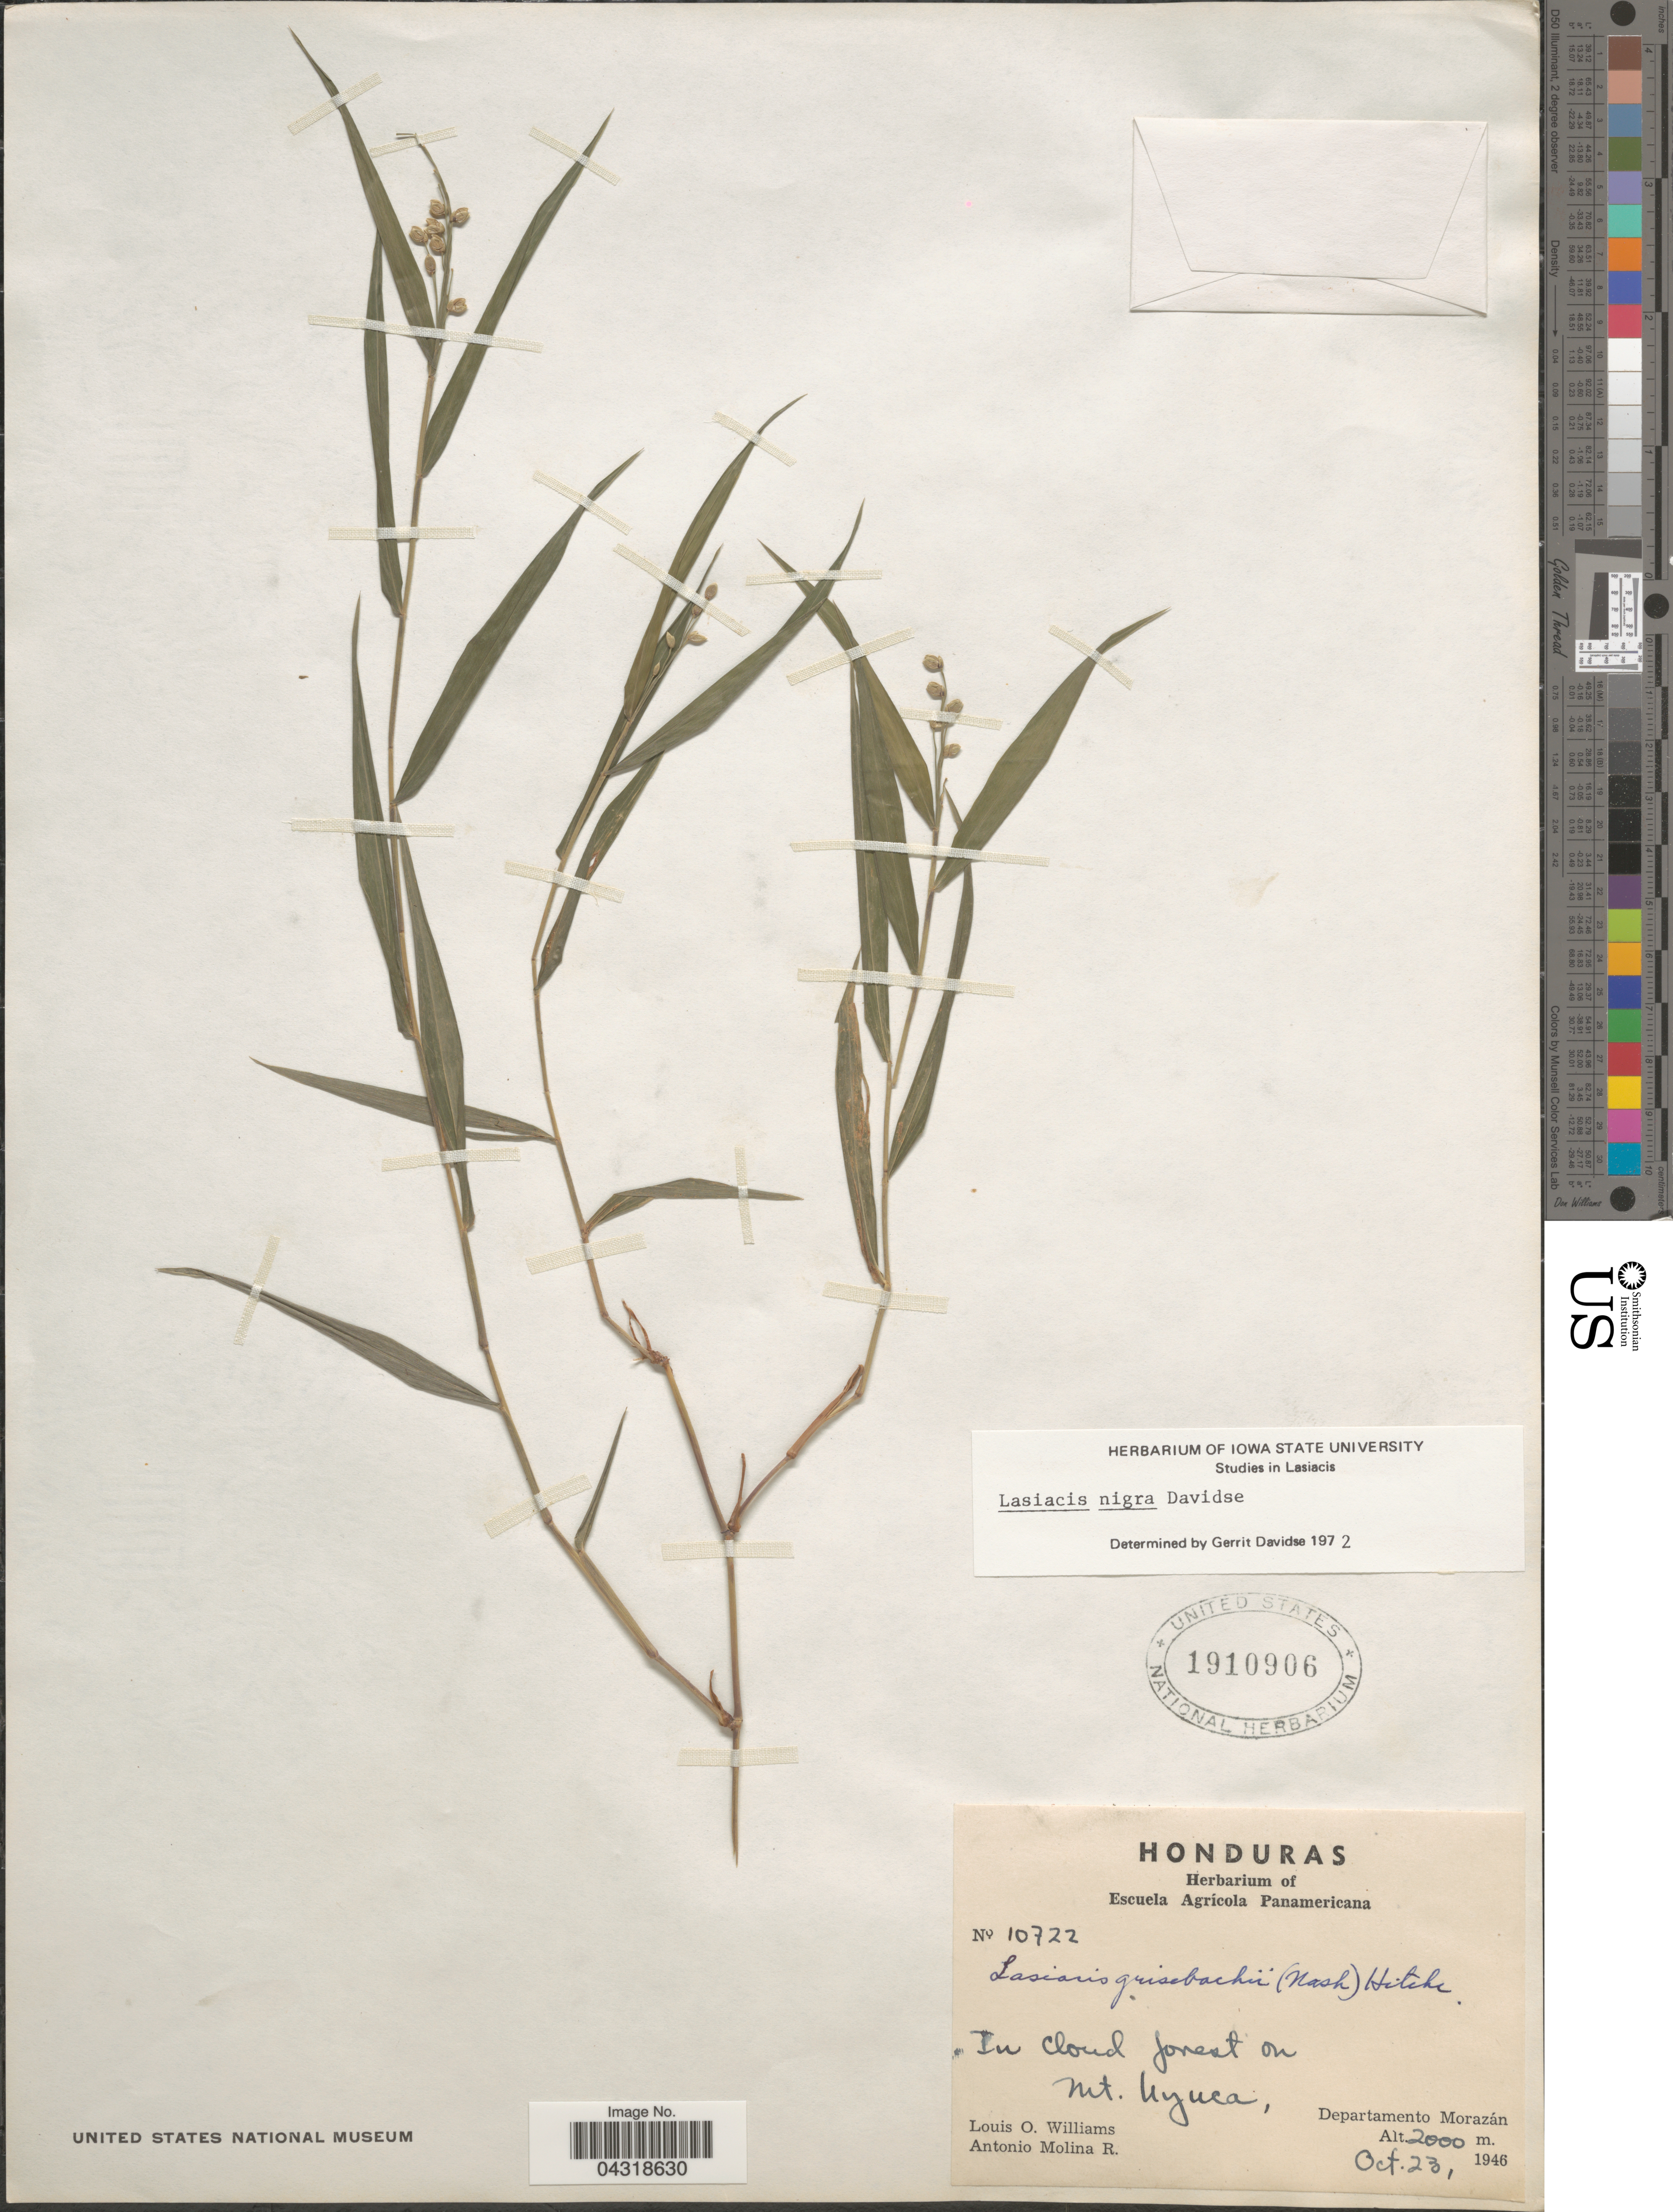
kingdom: Plantae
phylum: Tracheophyta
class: Liliopsida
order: Poales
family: Poaceae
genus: Lasiacis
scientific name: Lasiacis nigra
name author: Davidse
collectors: L. O. Williams & A. Molina R.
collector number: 10722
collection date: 1946-10-23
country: Honduras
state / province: Fco. Morazán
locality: In cloud forest on Mt. Uyuca, Departamento Morazán.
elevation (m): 2000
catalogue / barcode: US 1910906